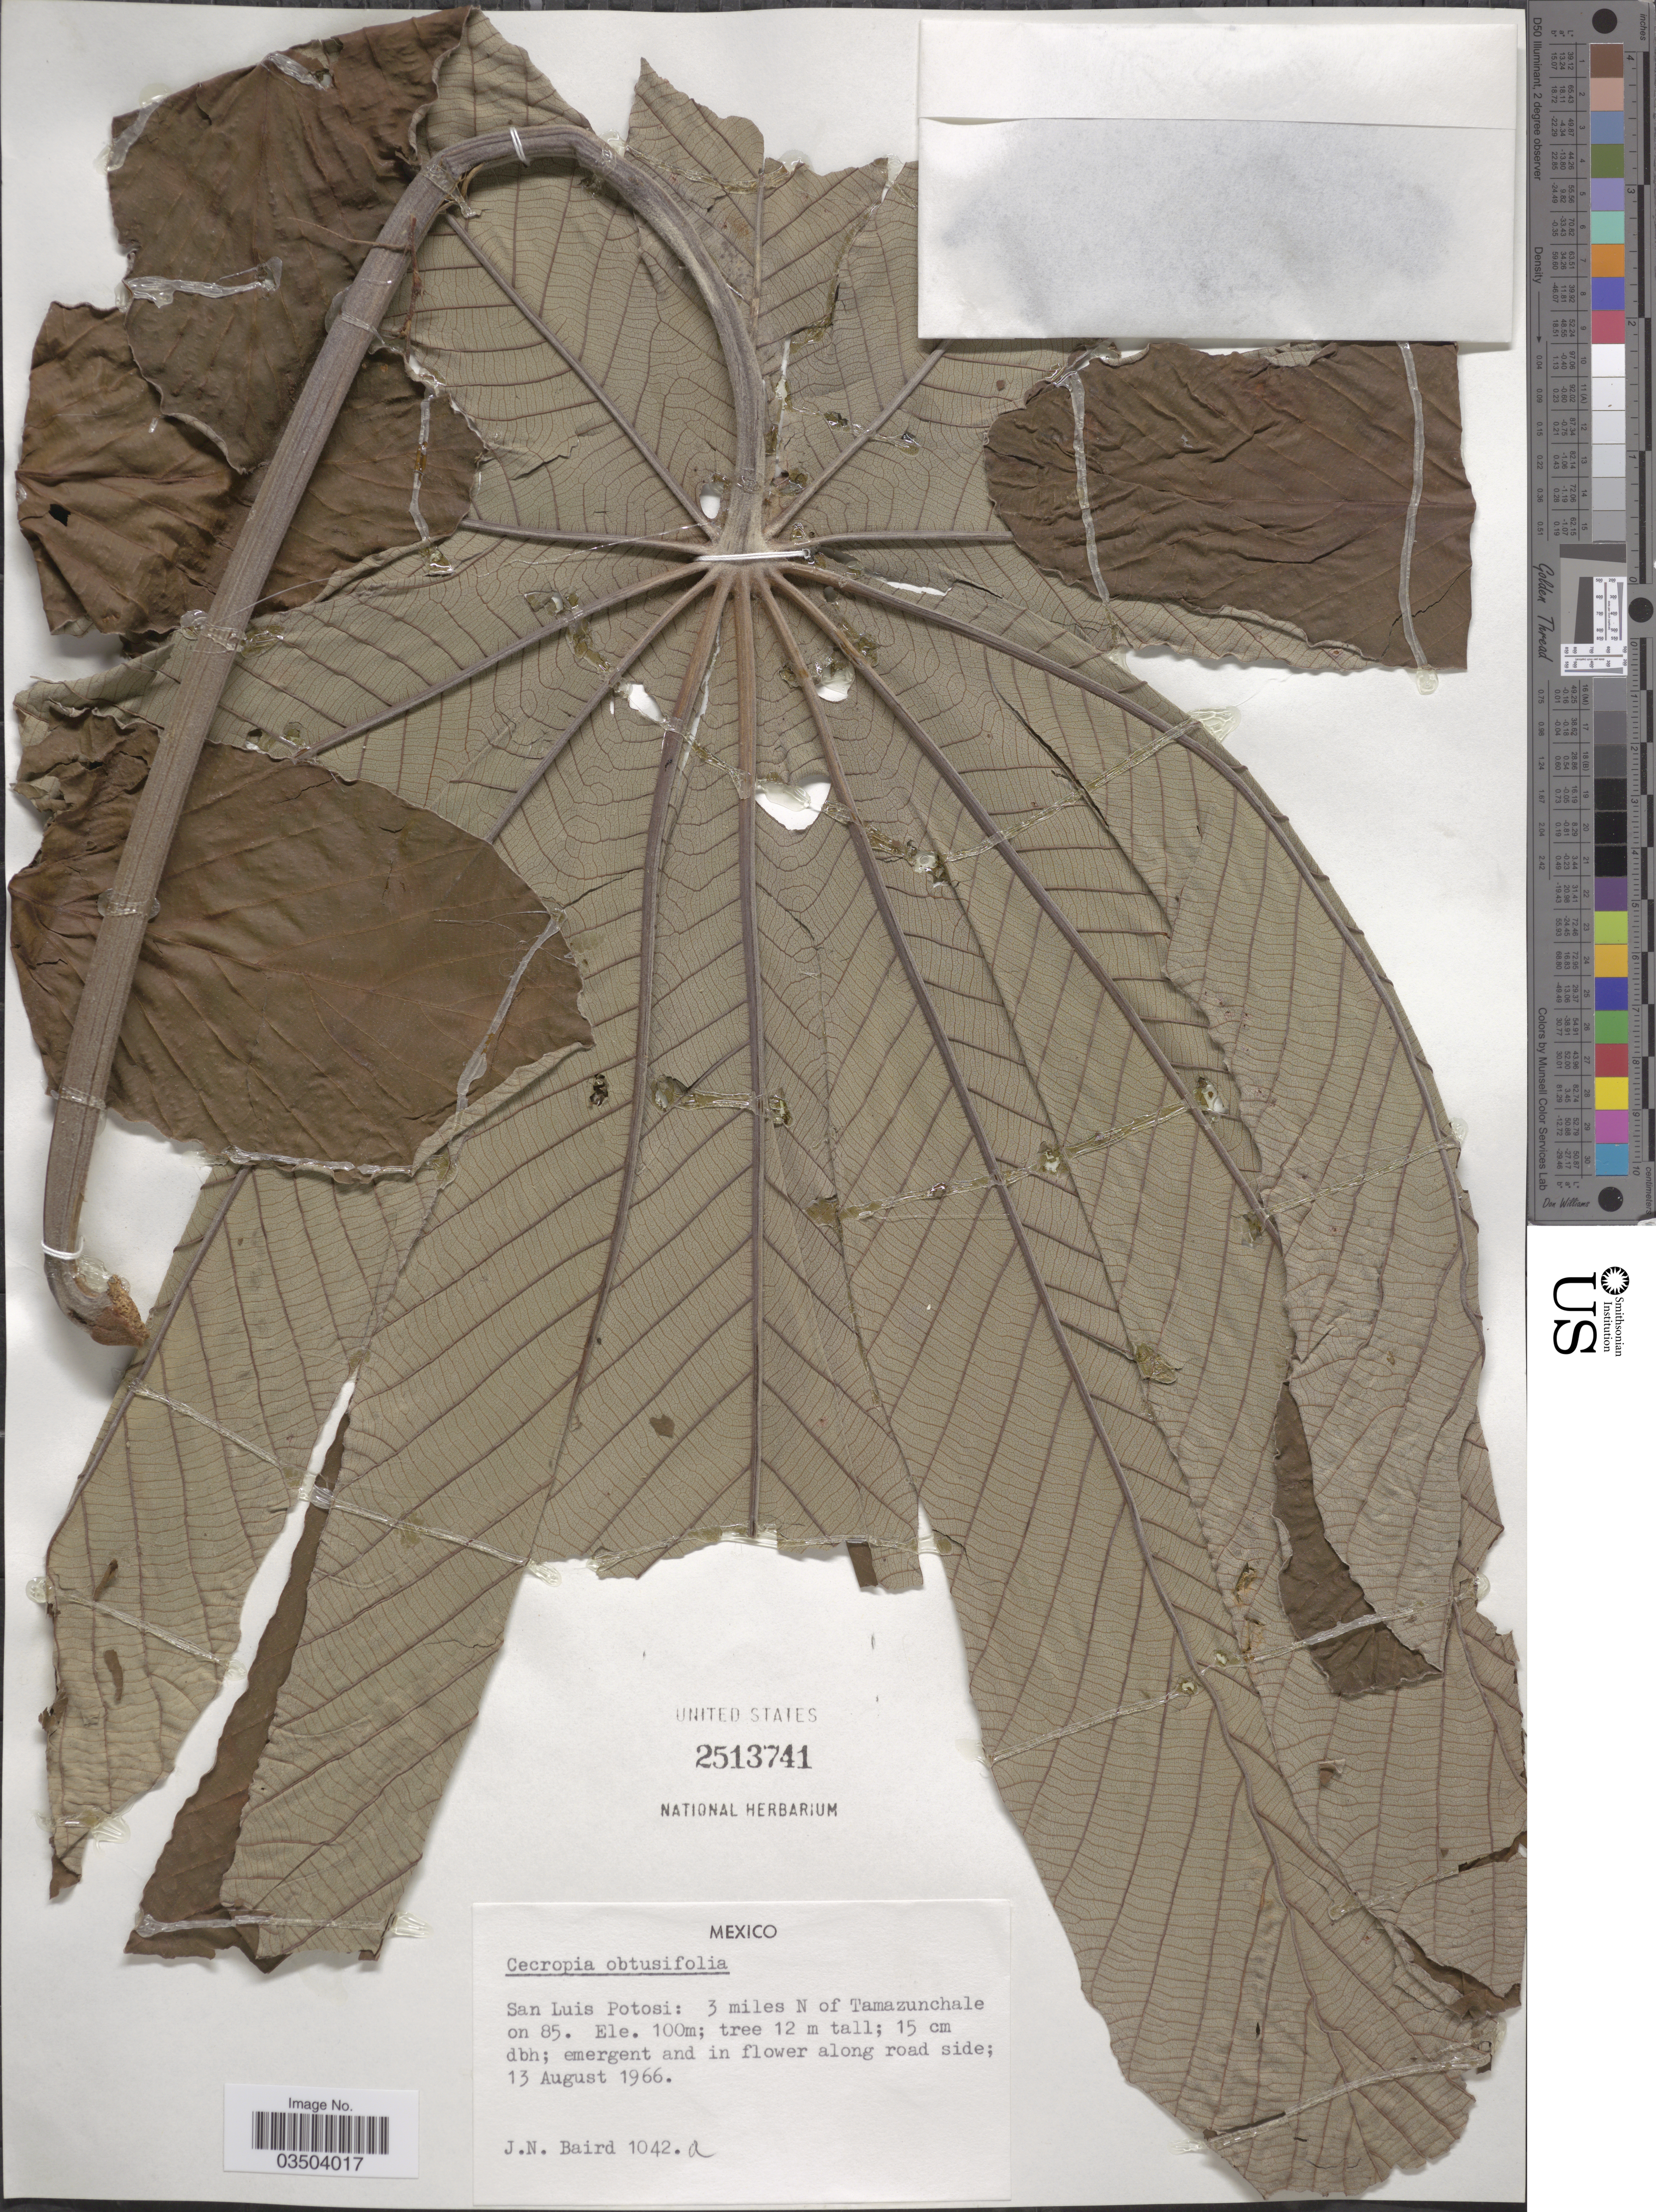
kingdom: Plantae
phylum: Tracheophyta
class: Magnoliopsida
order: Rosales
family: Urticaceae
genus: Cecropia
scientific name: Cecropia obtusifolia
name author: Bertol.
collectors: J. Baird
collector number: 1042a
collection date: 1966-08-13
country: Mexico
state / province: San Luis Potosí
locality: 3 miles N of Tamazunchale on 85.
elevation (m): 100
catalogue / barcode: US 2513741